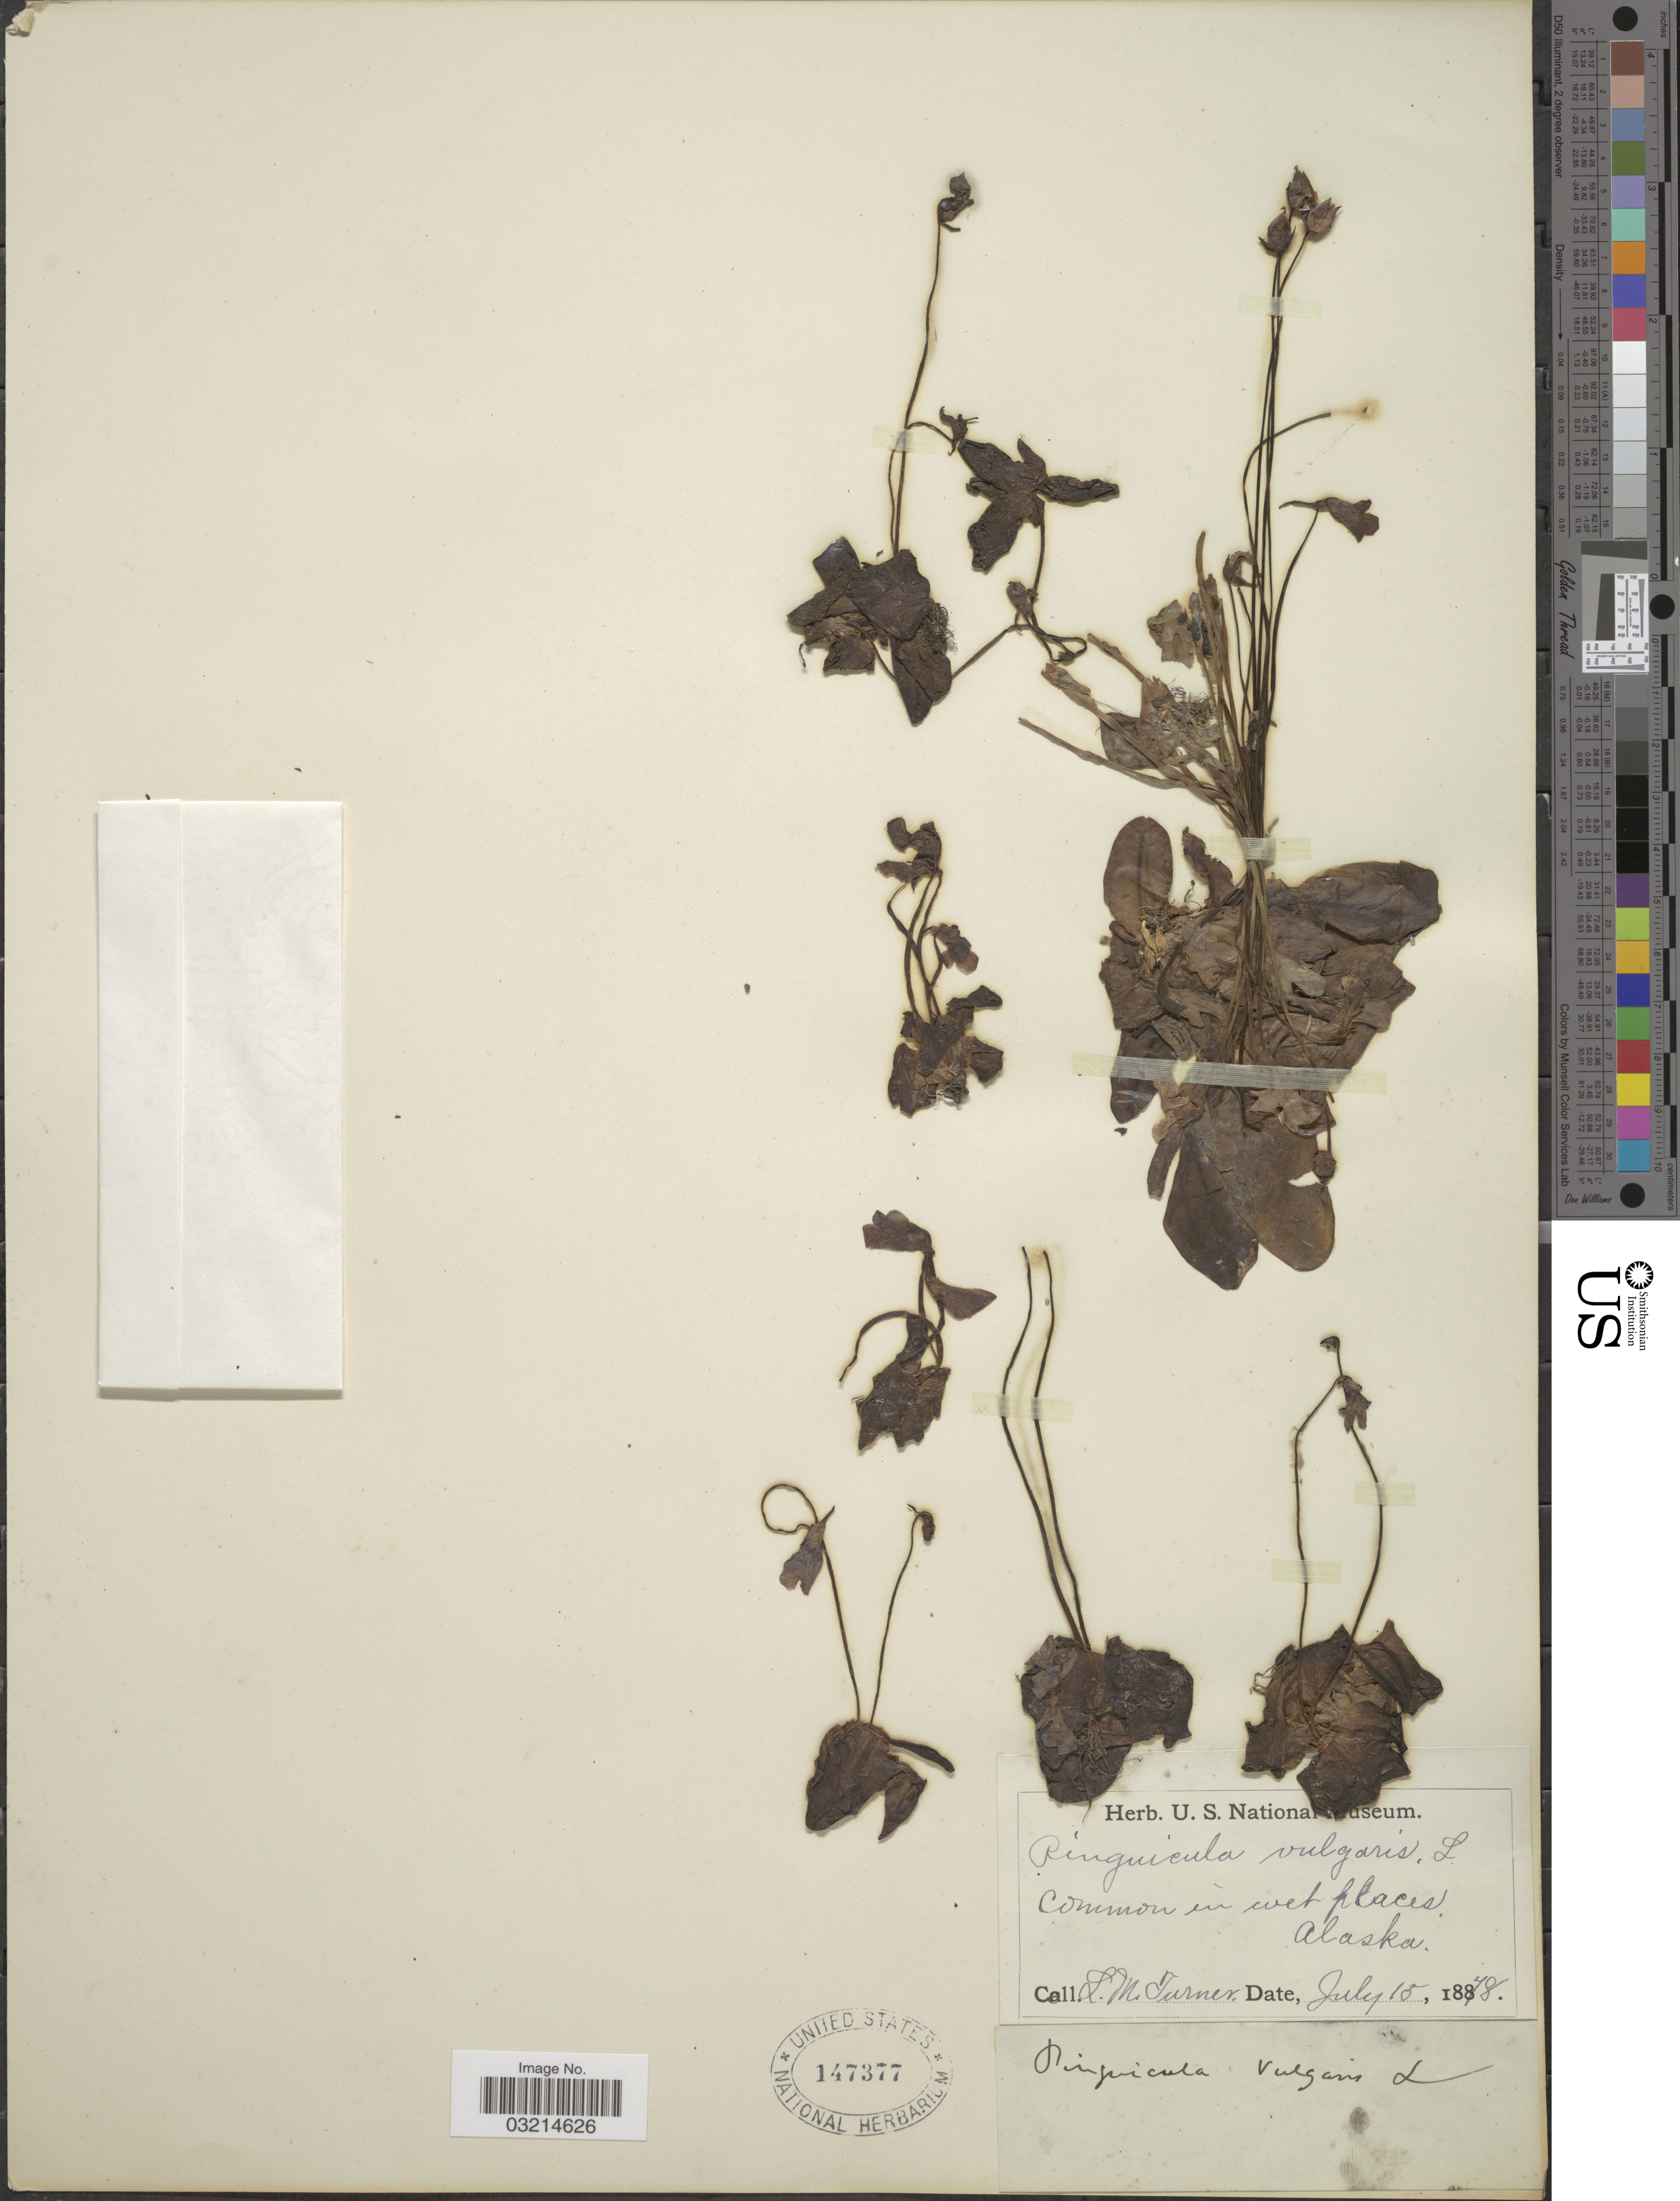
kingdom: Plantae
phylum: Tracheophyta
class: Magnoliopsida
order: Lamiales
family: Lentibulariaceae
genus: Pinguicula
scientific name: Pinguicula vulgaris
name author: L.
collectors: L. M. Turner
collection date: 1878-07-15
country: United States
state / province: Alaska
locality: Common in wet places, Alaska.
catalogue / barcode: US 147377